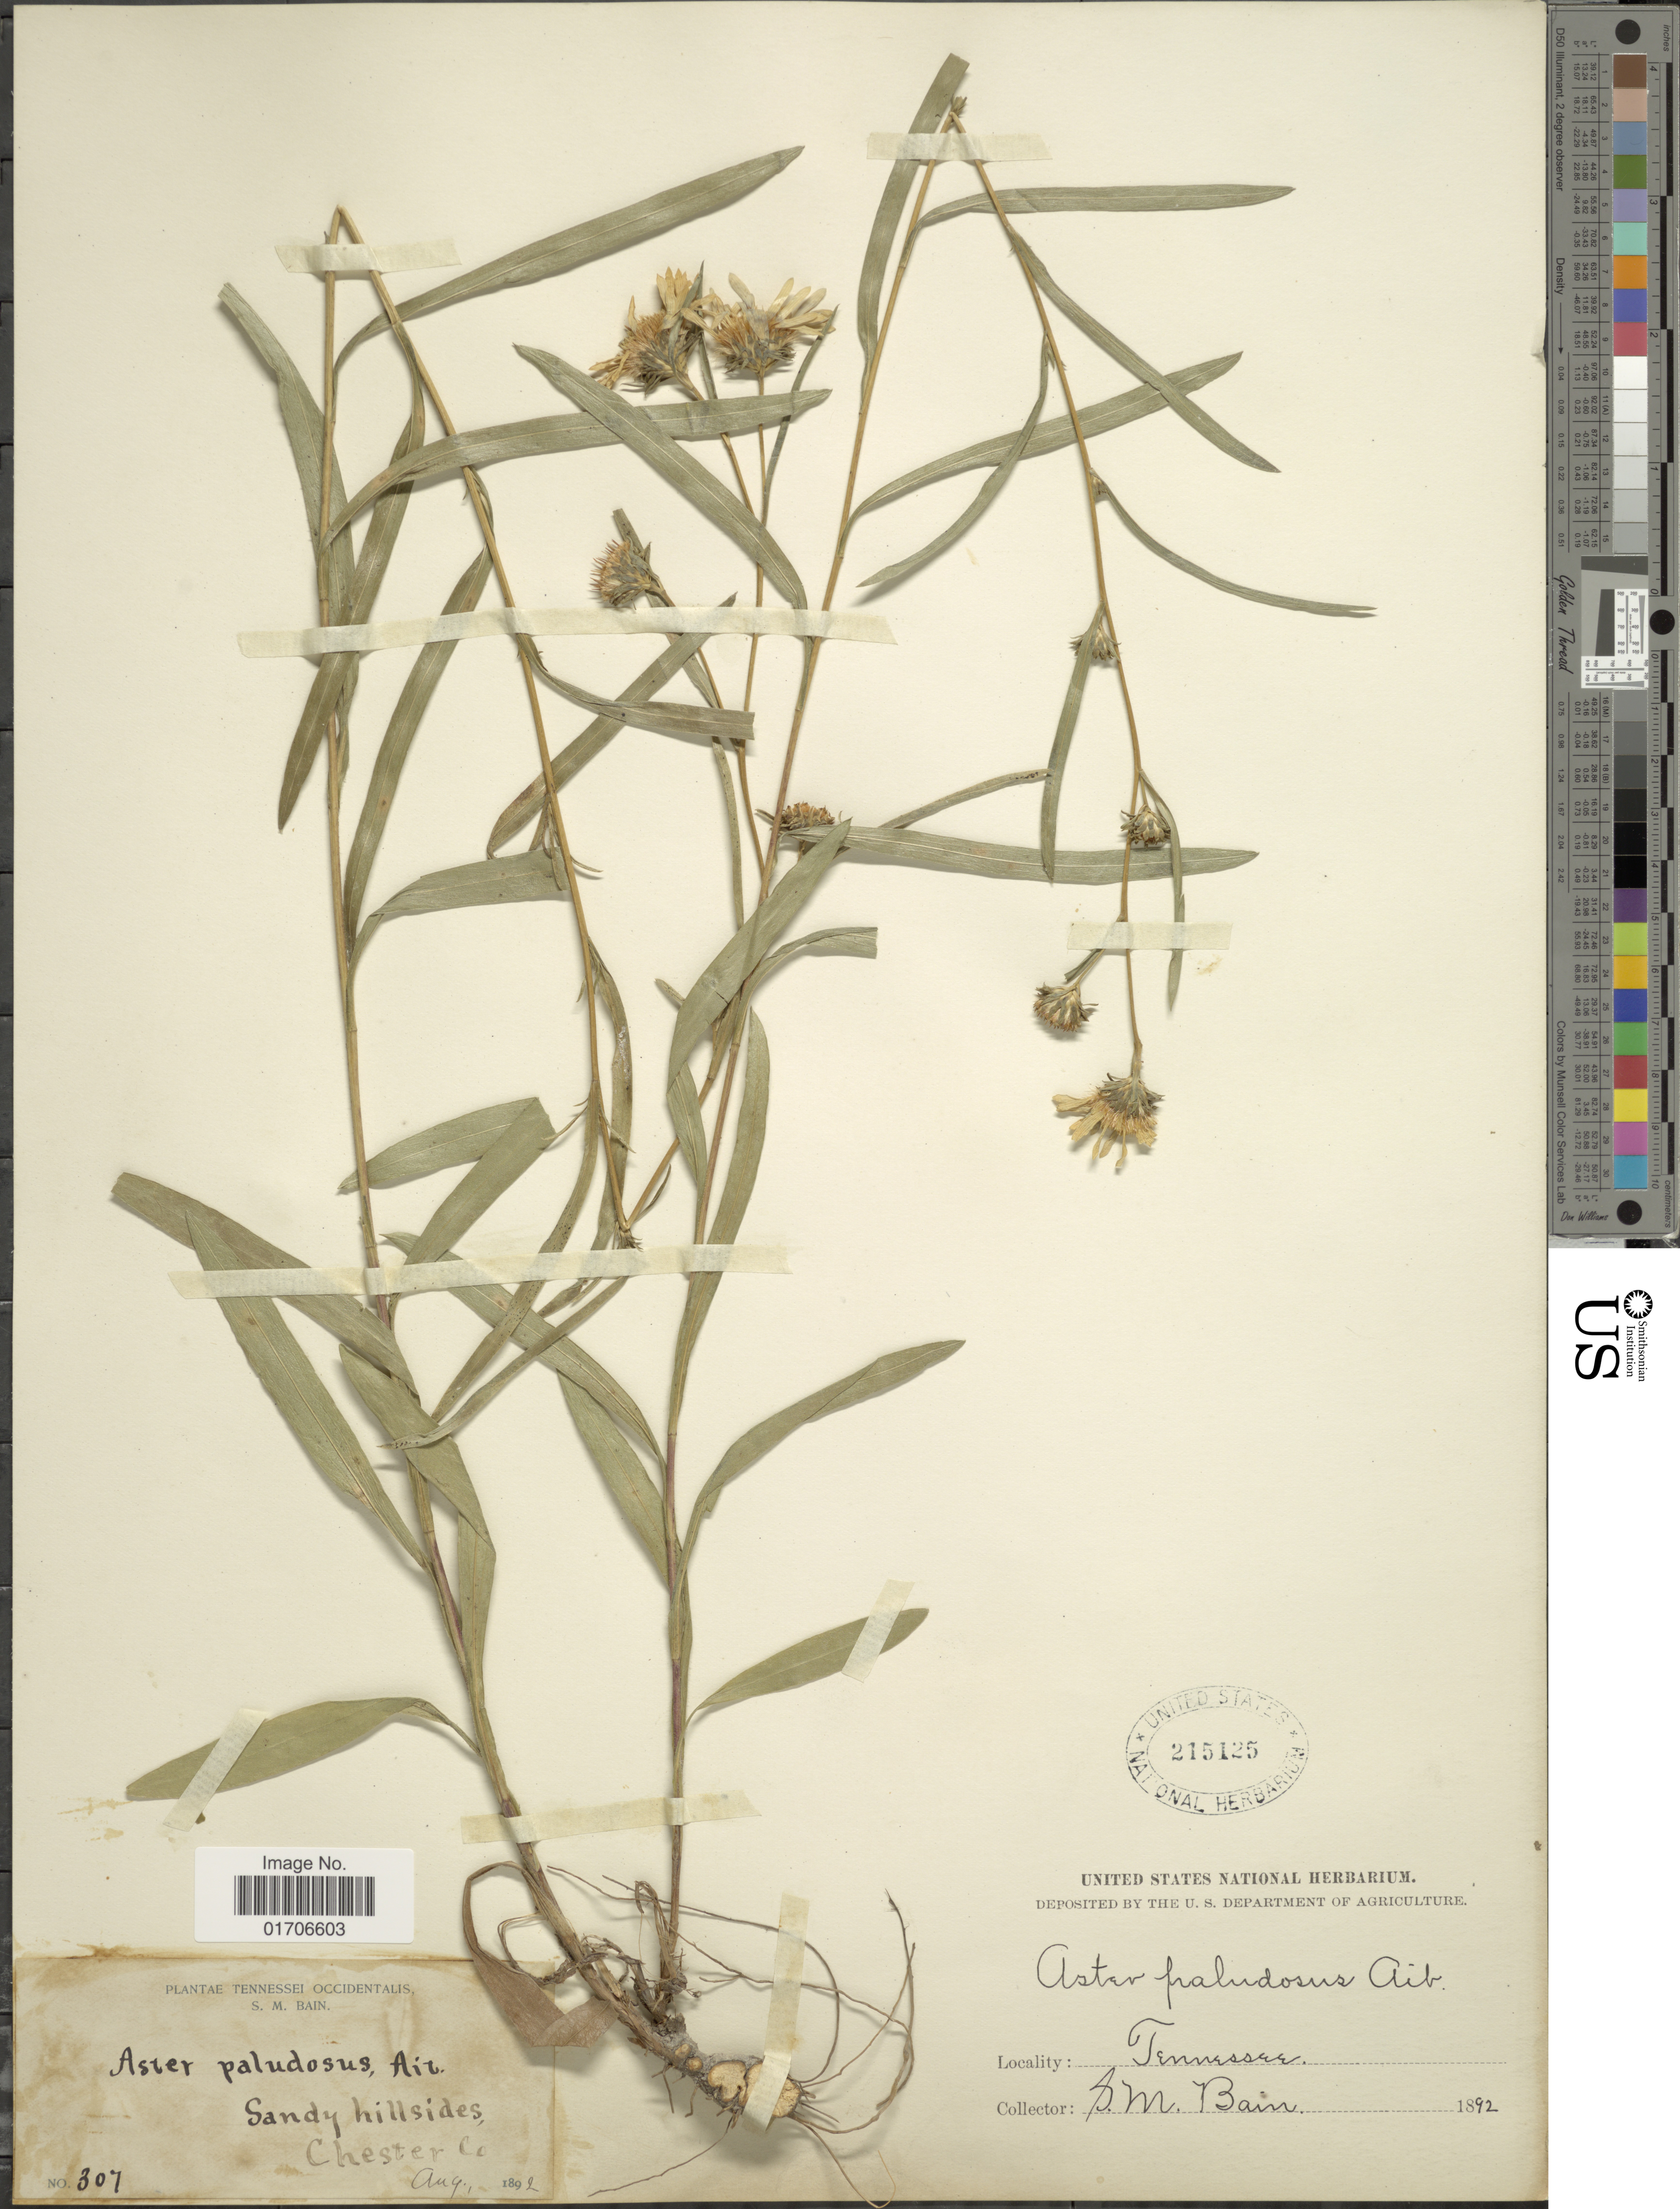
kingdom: Plantae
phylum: Tracheophyta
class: Magnoliopsida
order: Asterales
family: Asteraceae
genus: Eurybia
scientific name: Eurybia paludosa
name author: (Aiton) G.L. Nesom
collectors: S. M. Bain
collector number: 307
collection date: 1892-08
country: United States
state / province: Tennessee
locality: Tennessei Occidentalis. Sandy hillsides, Chester Co.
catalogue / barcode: US 215125